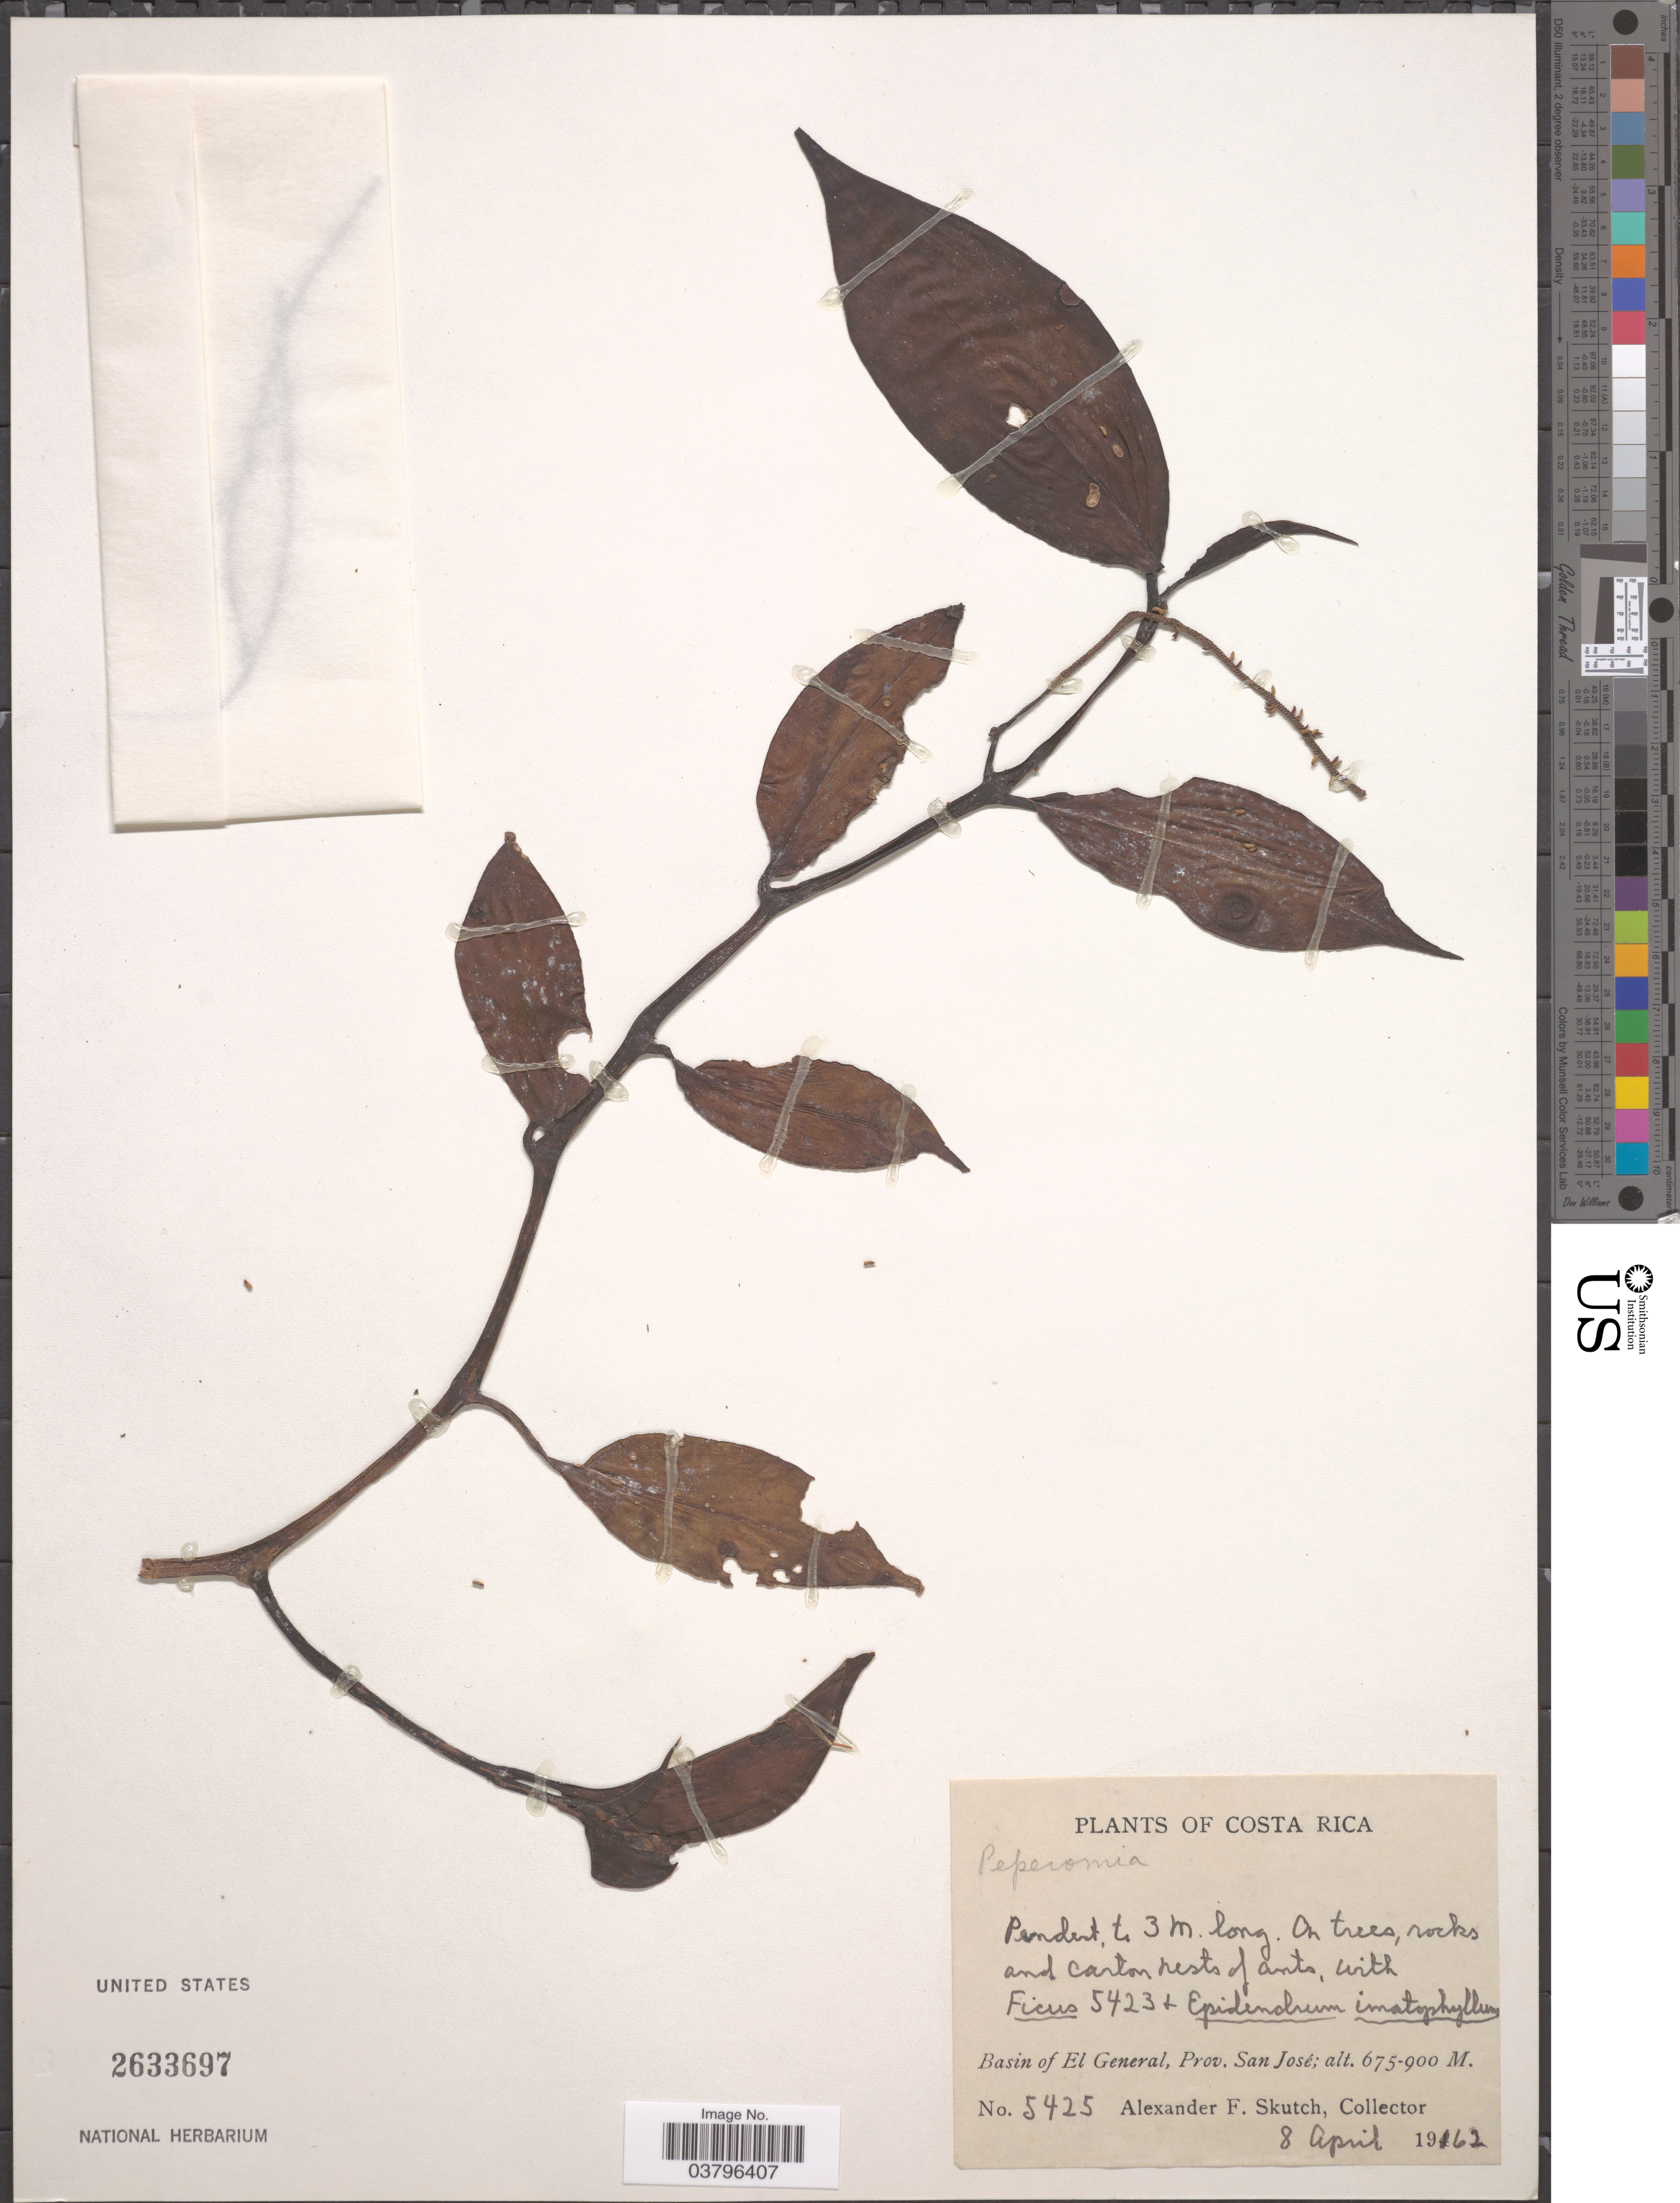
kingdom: Plantae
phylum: Tracheophyta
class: Magnoliopsida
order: Piperales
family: Piperaceae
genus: Peperomia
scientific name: Peperomia macrostachya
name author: (Vahl) A. Dietr.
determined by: Jiménez, José Estaban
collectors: A. F. Skutch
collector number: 5425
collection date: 1916-04-08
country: Costa Rica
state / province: San José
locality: Basin of El General.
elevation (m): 675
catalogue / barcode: US 2633697